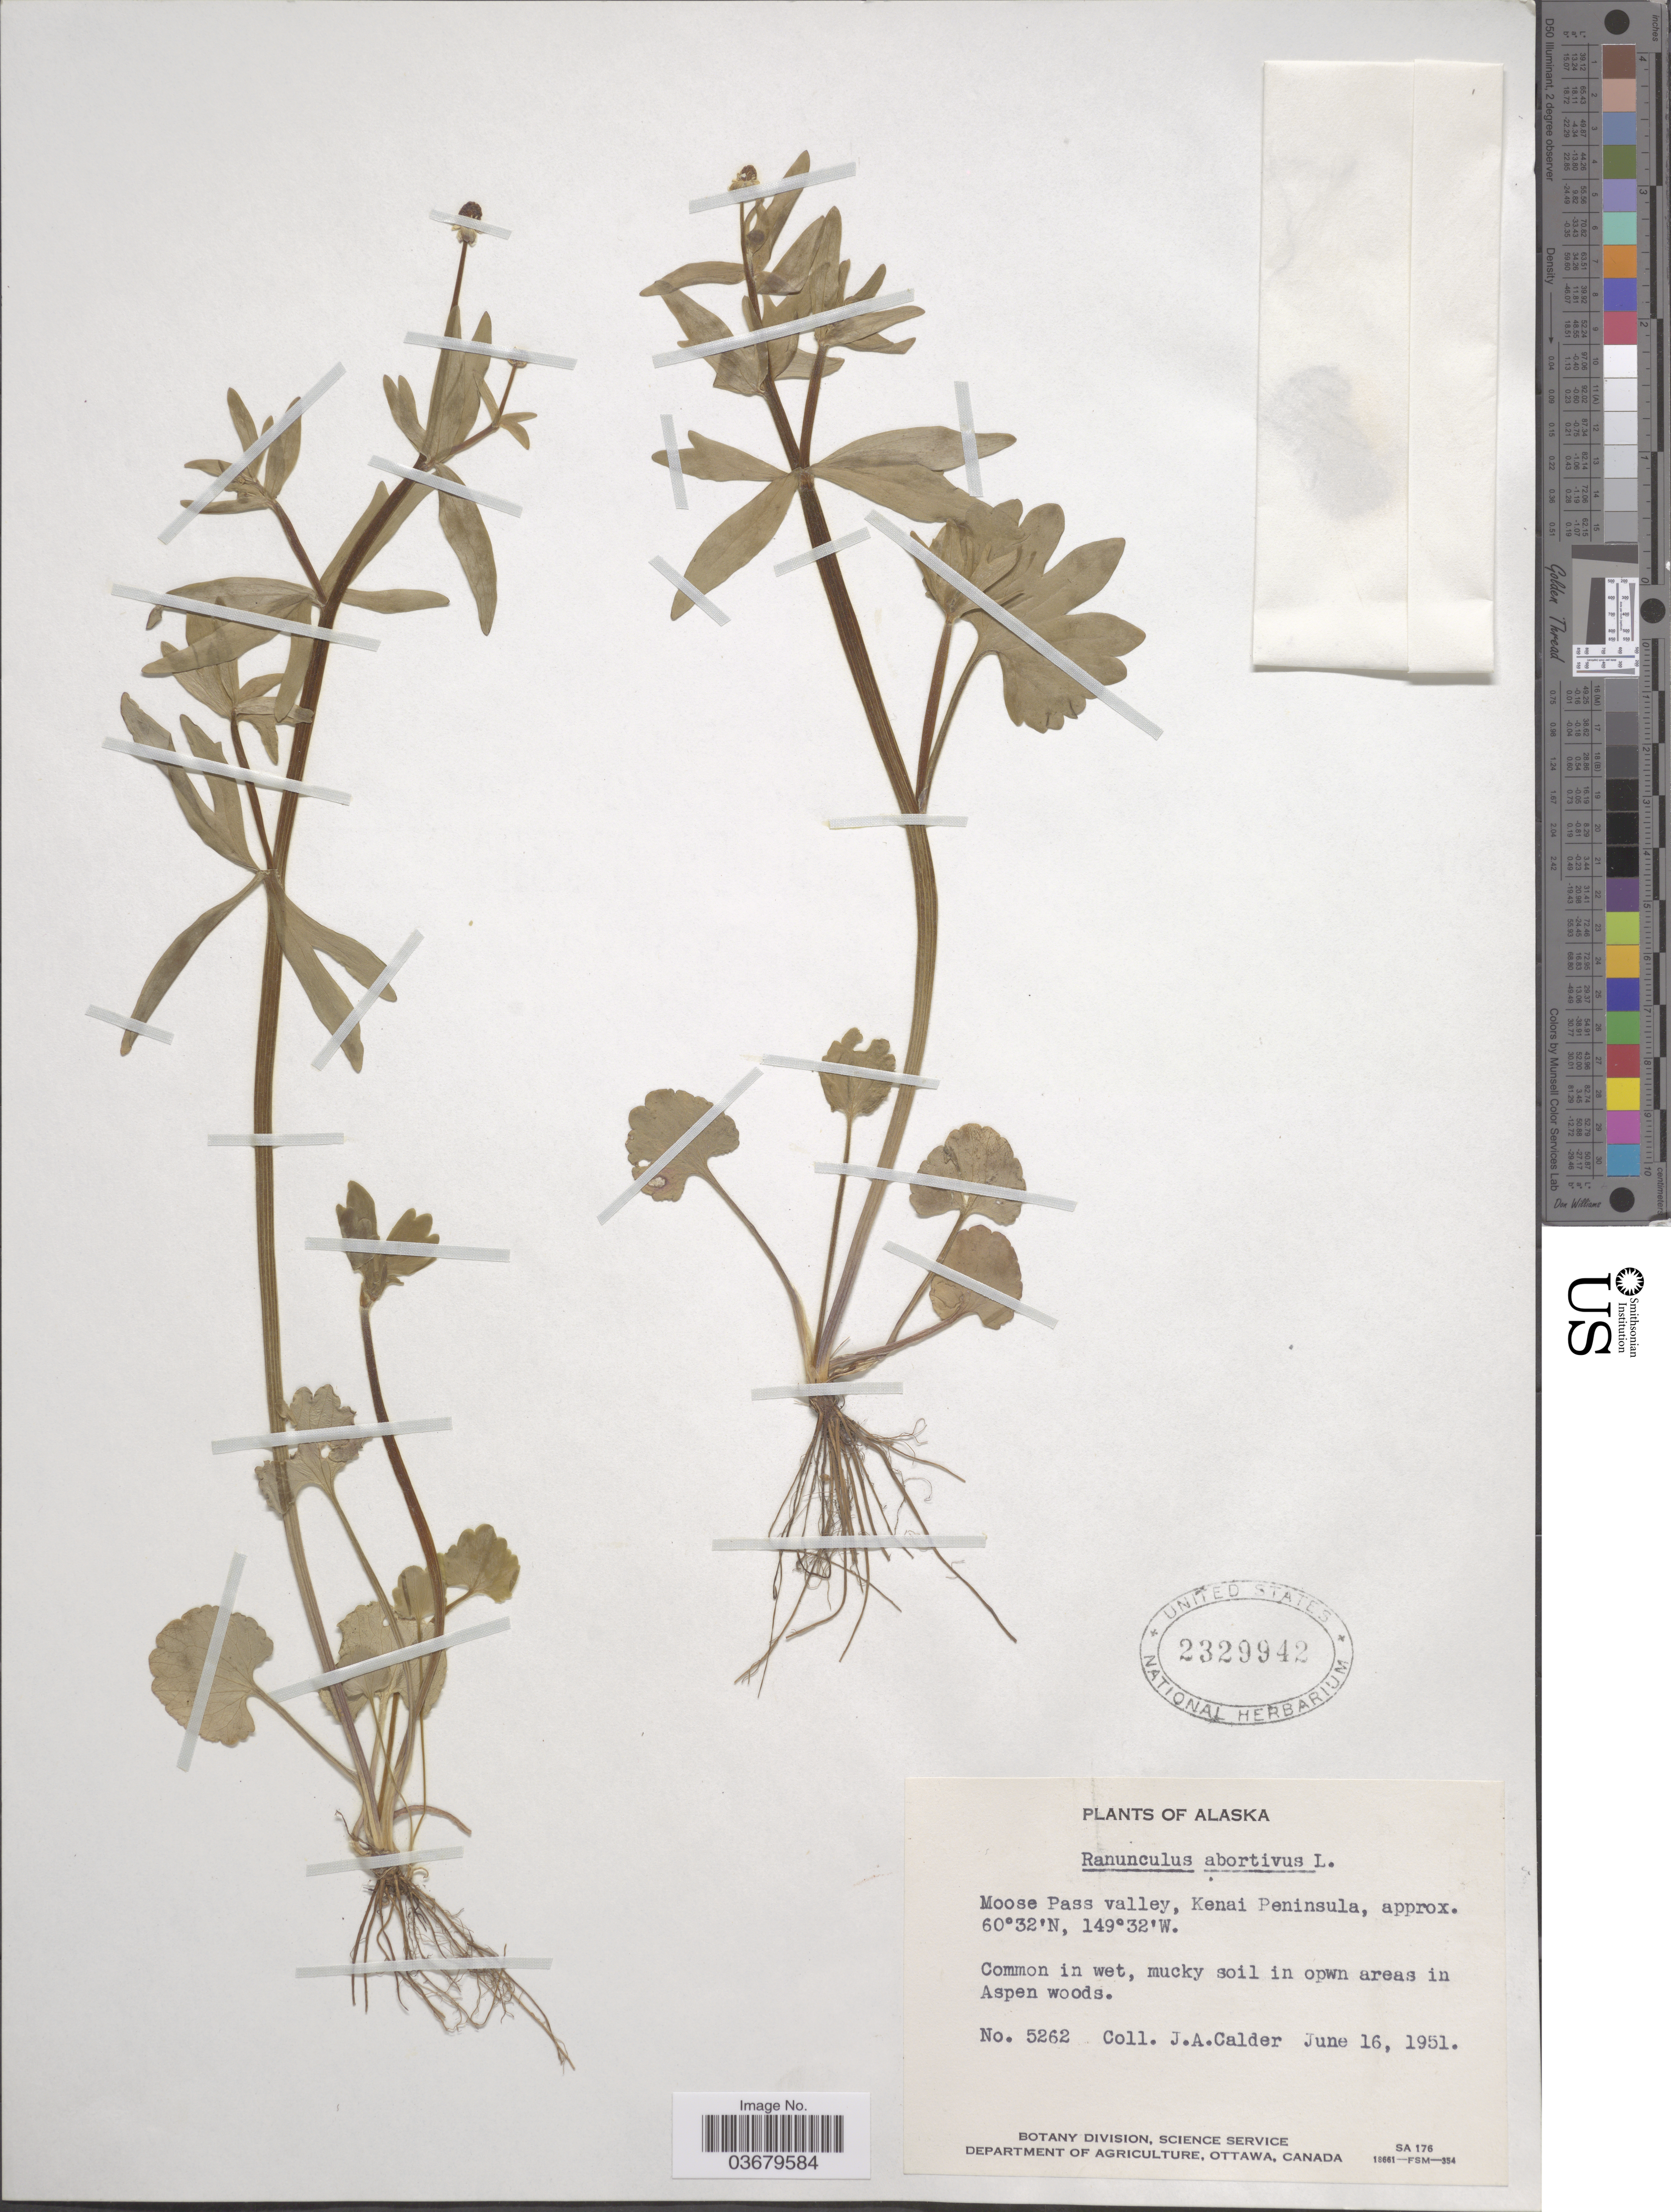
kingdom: Plantae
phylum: Tracheophyta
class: Magnoliopsida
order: Ranunculales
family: Ranunculaceae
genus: Ranunculus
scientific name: Ranunculus abortivus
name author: L.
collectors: J. A. Calder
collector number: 5262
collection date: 1951-06-16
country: United States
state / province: Alaska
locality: Moose Pass valley, Kenai Peninsula.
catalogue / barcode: US 2329942